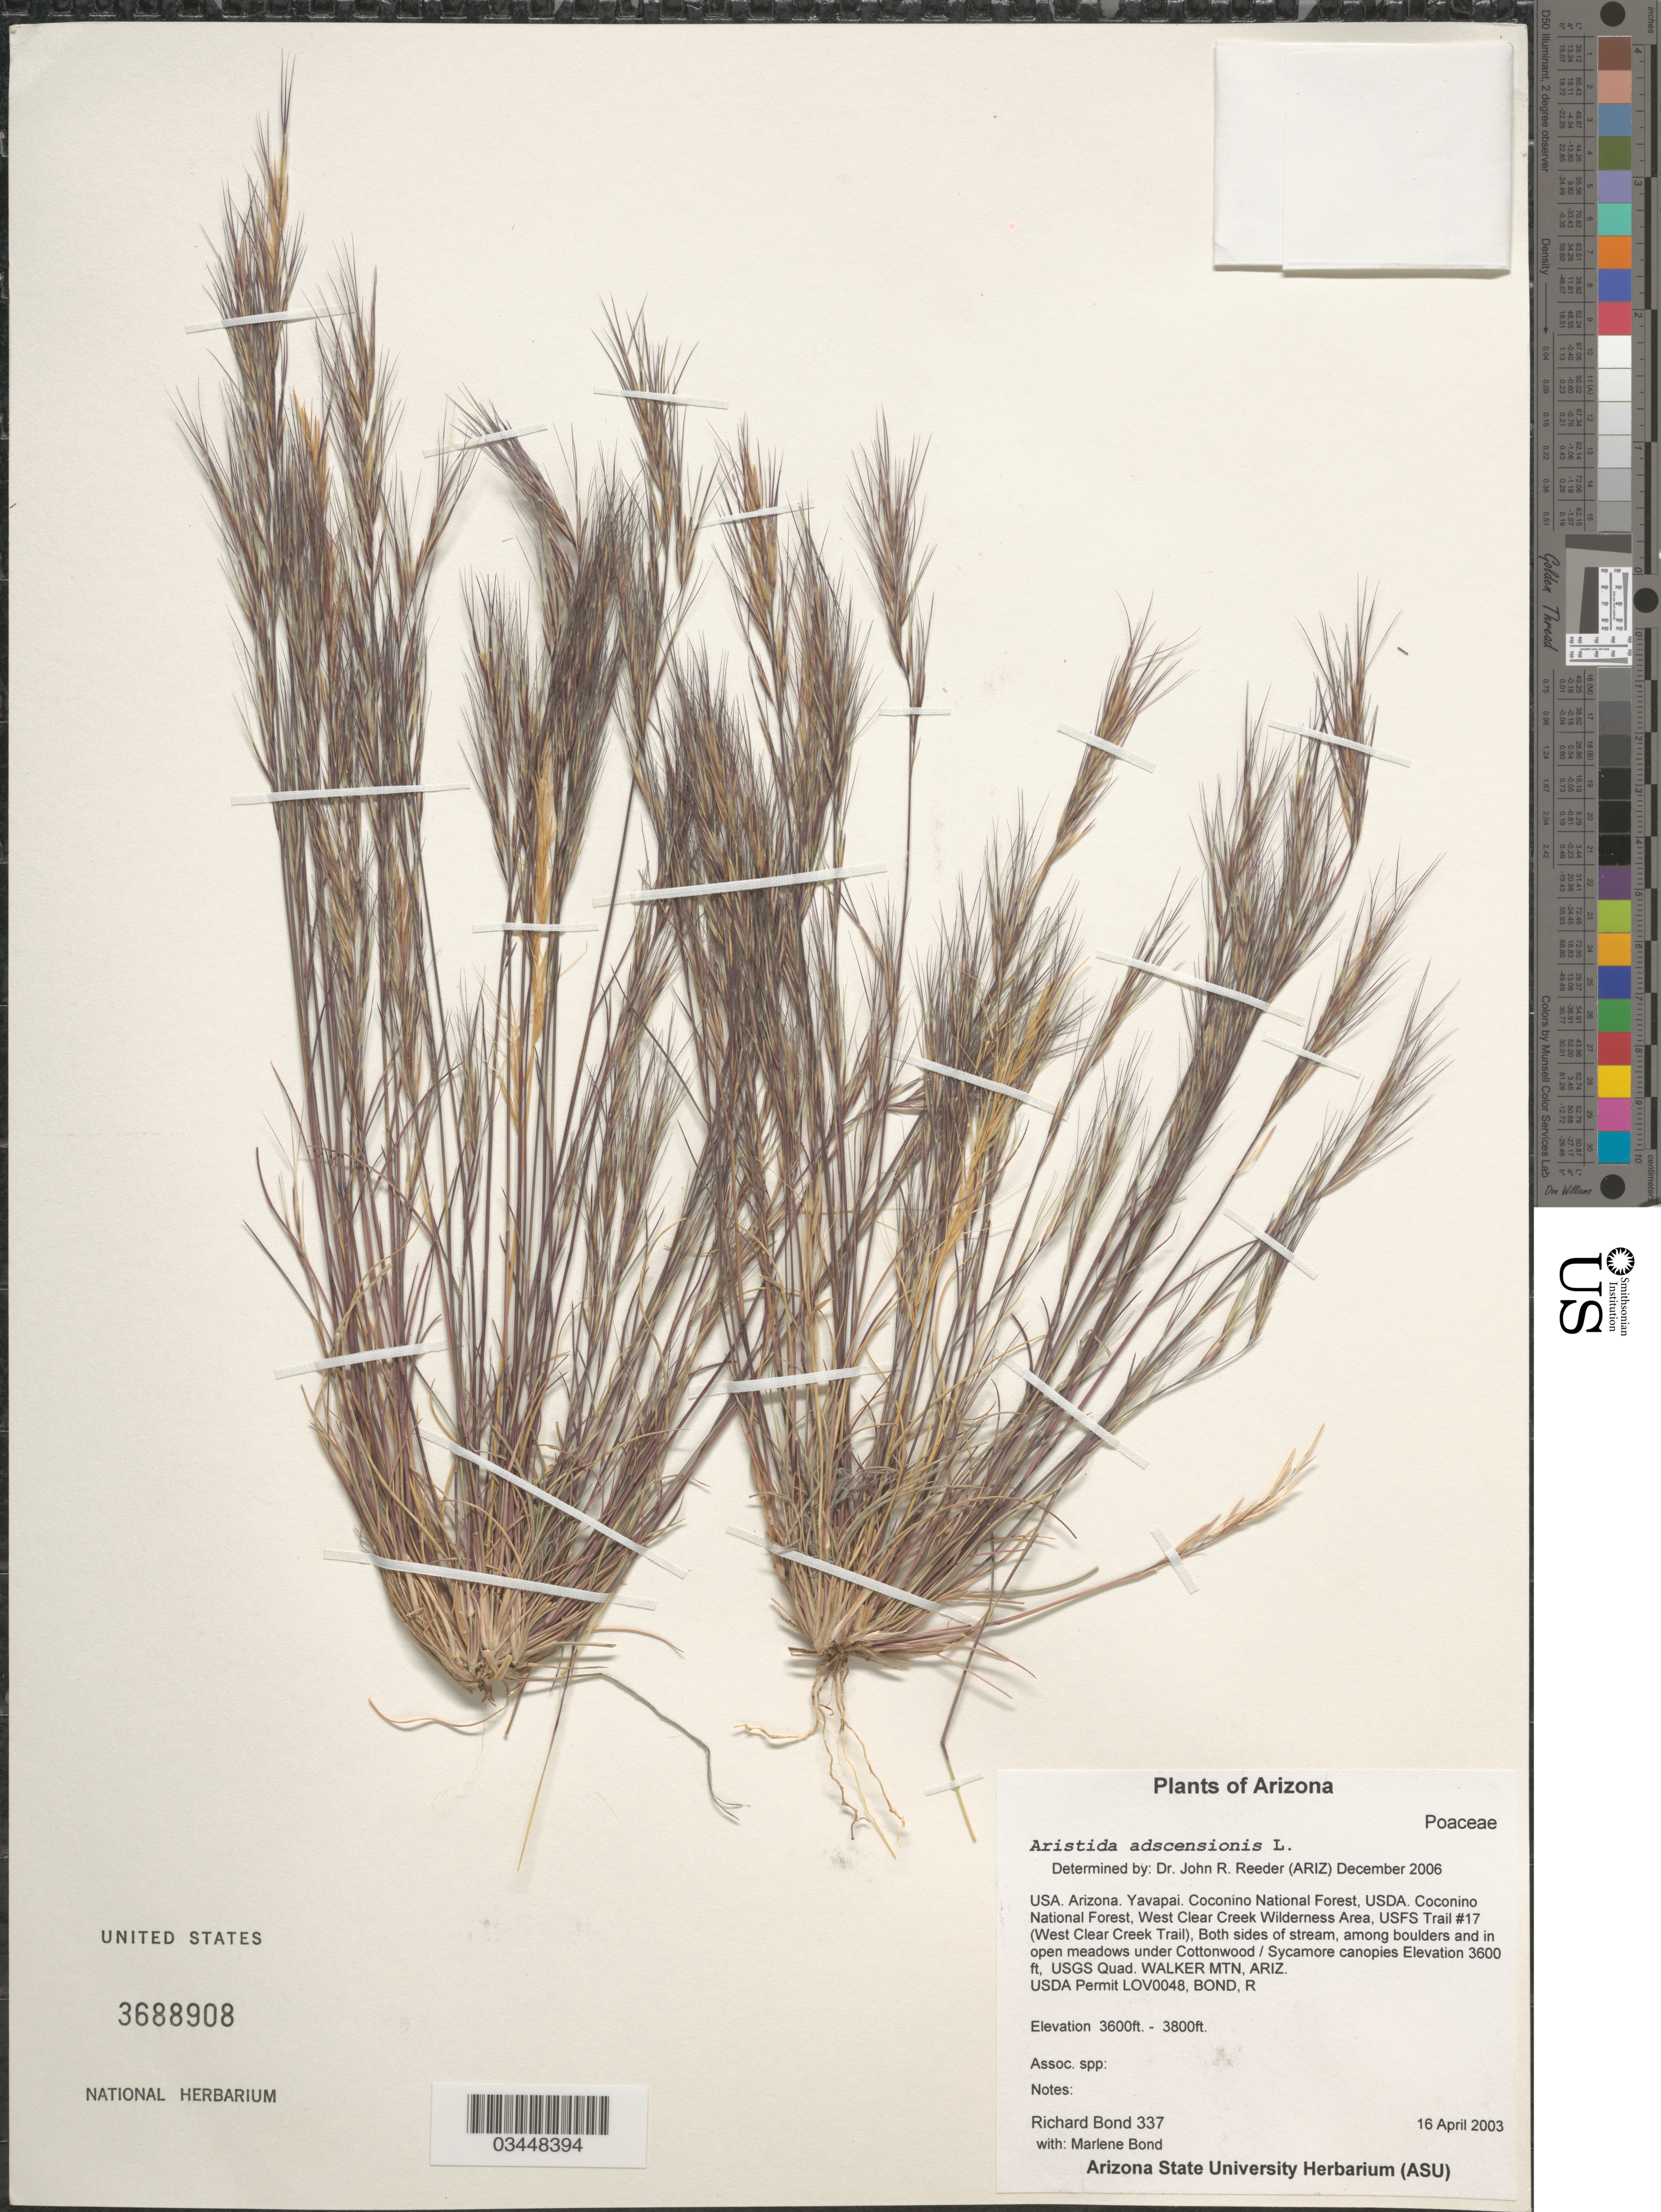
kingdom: Plantae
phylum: Tracheophyta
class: Liliopsida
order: Poales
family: Poaceae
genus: Aristida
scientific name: Aristida adscensionis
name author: L.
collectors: R. Bond & M. Bond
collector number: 337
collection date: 2003-04-16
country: United States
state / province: Arizona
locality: Yavapai, Coconino National Forest, USDA. Coconino National Forest, West Clear Creek Wilderness Area, USFS Trail #17 (West Clear Creek Trail), Both sides of stream, among boulders and in open meadows under Cottonwood. USGS Quad. Walker Mtn. USDA Permit LOV0048, Bond, R.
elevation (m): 1097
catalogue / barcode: US 3688908